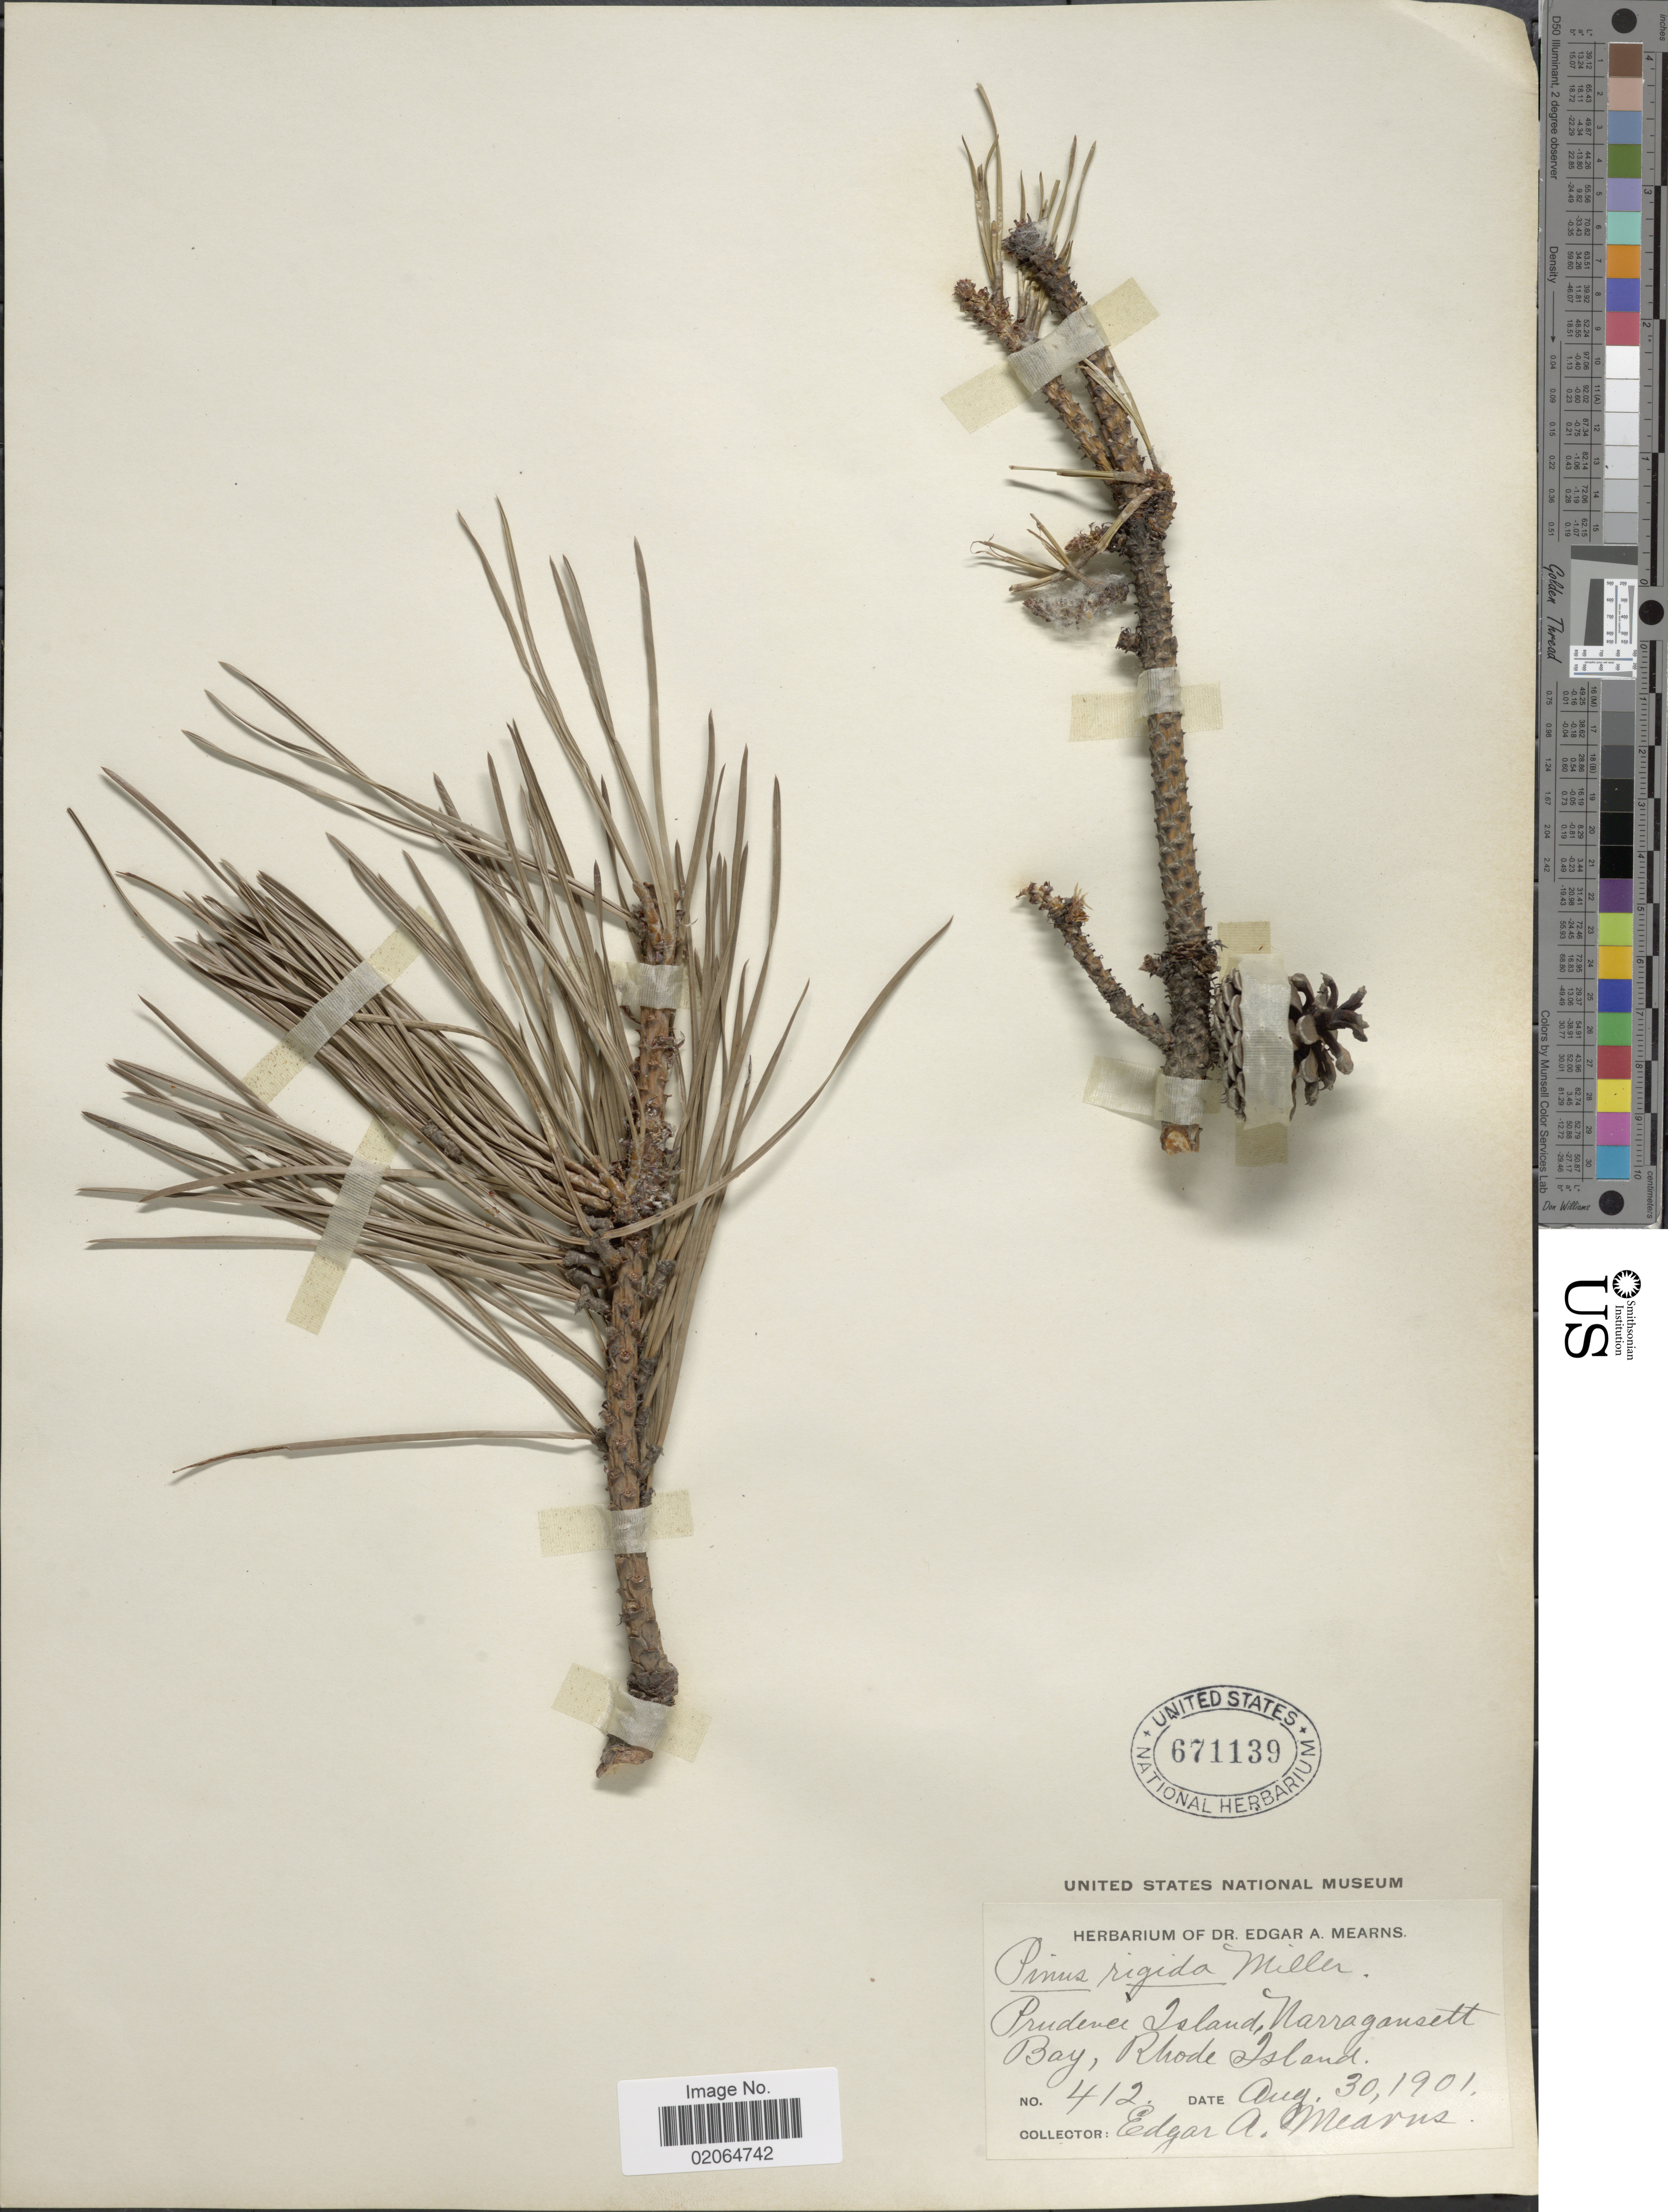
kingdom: Plantae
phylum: Tracheophyta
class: Pinopsida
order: Pinales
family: Pinaceae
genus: Pinus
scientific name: Pinus rigida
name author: Mill.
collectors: E. A. Mearns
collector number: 412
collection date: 1901-08-30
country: United States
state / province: Rhode Island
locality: Prudence Bay, Narragansett Bay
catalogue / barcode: US 671139